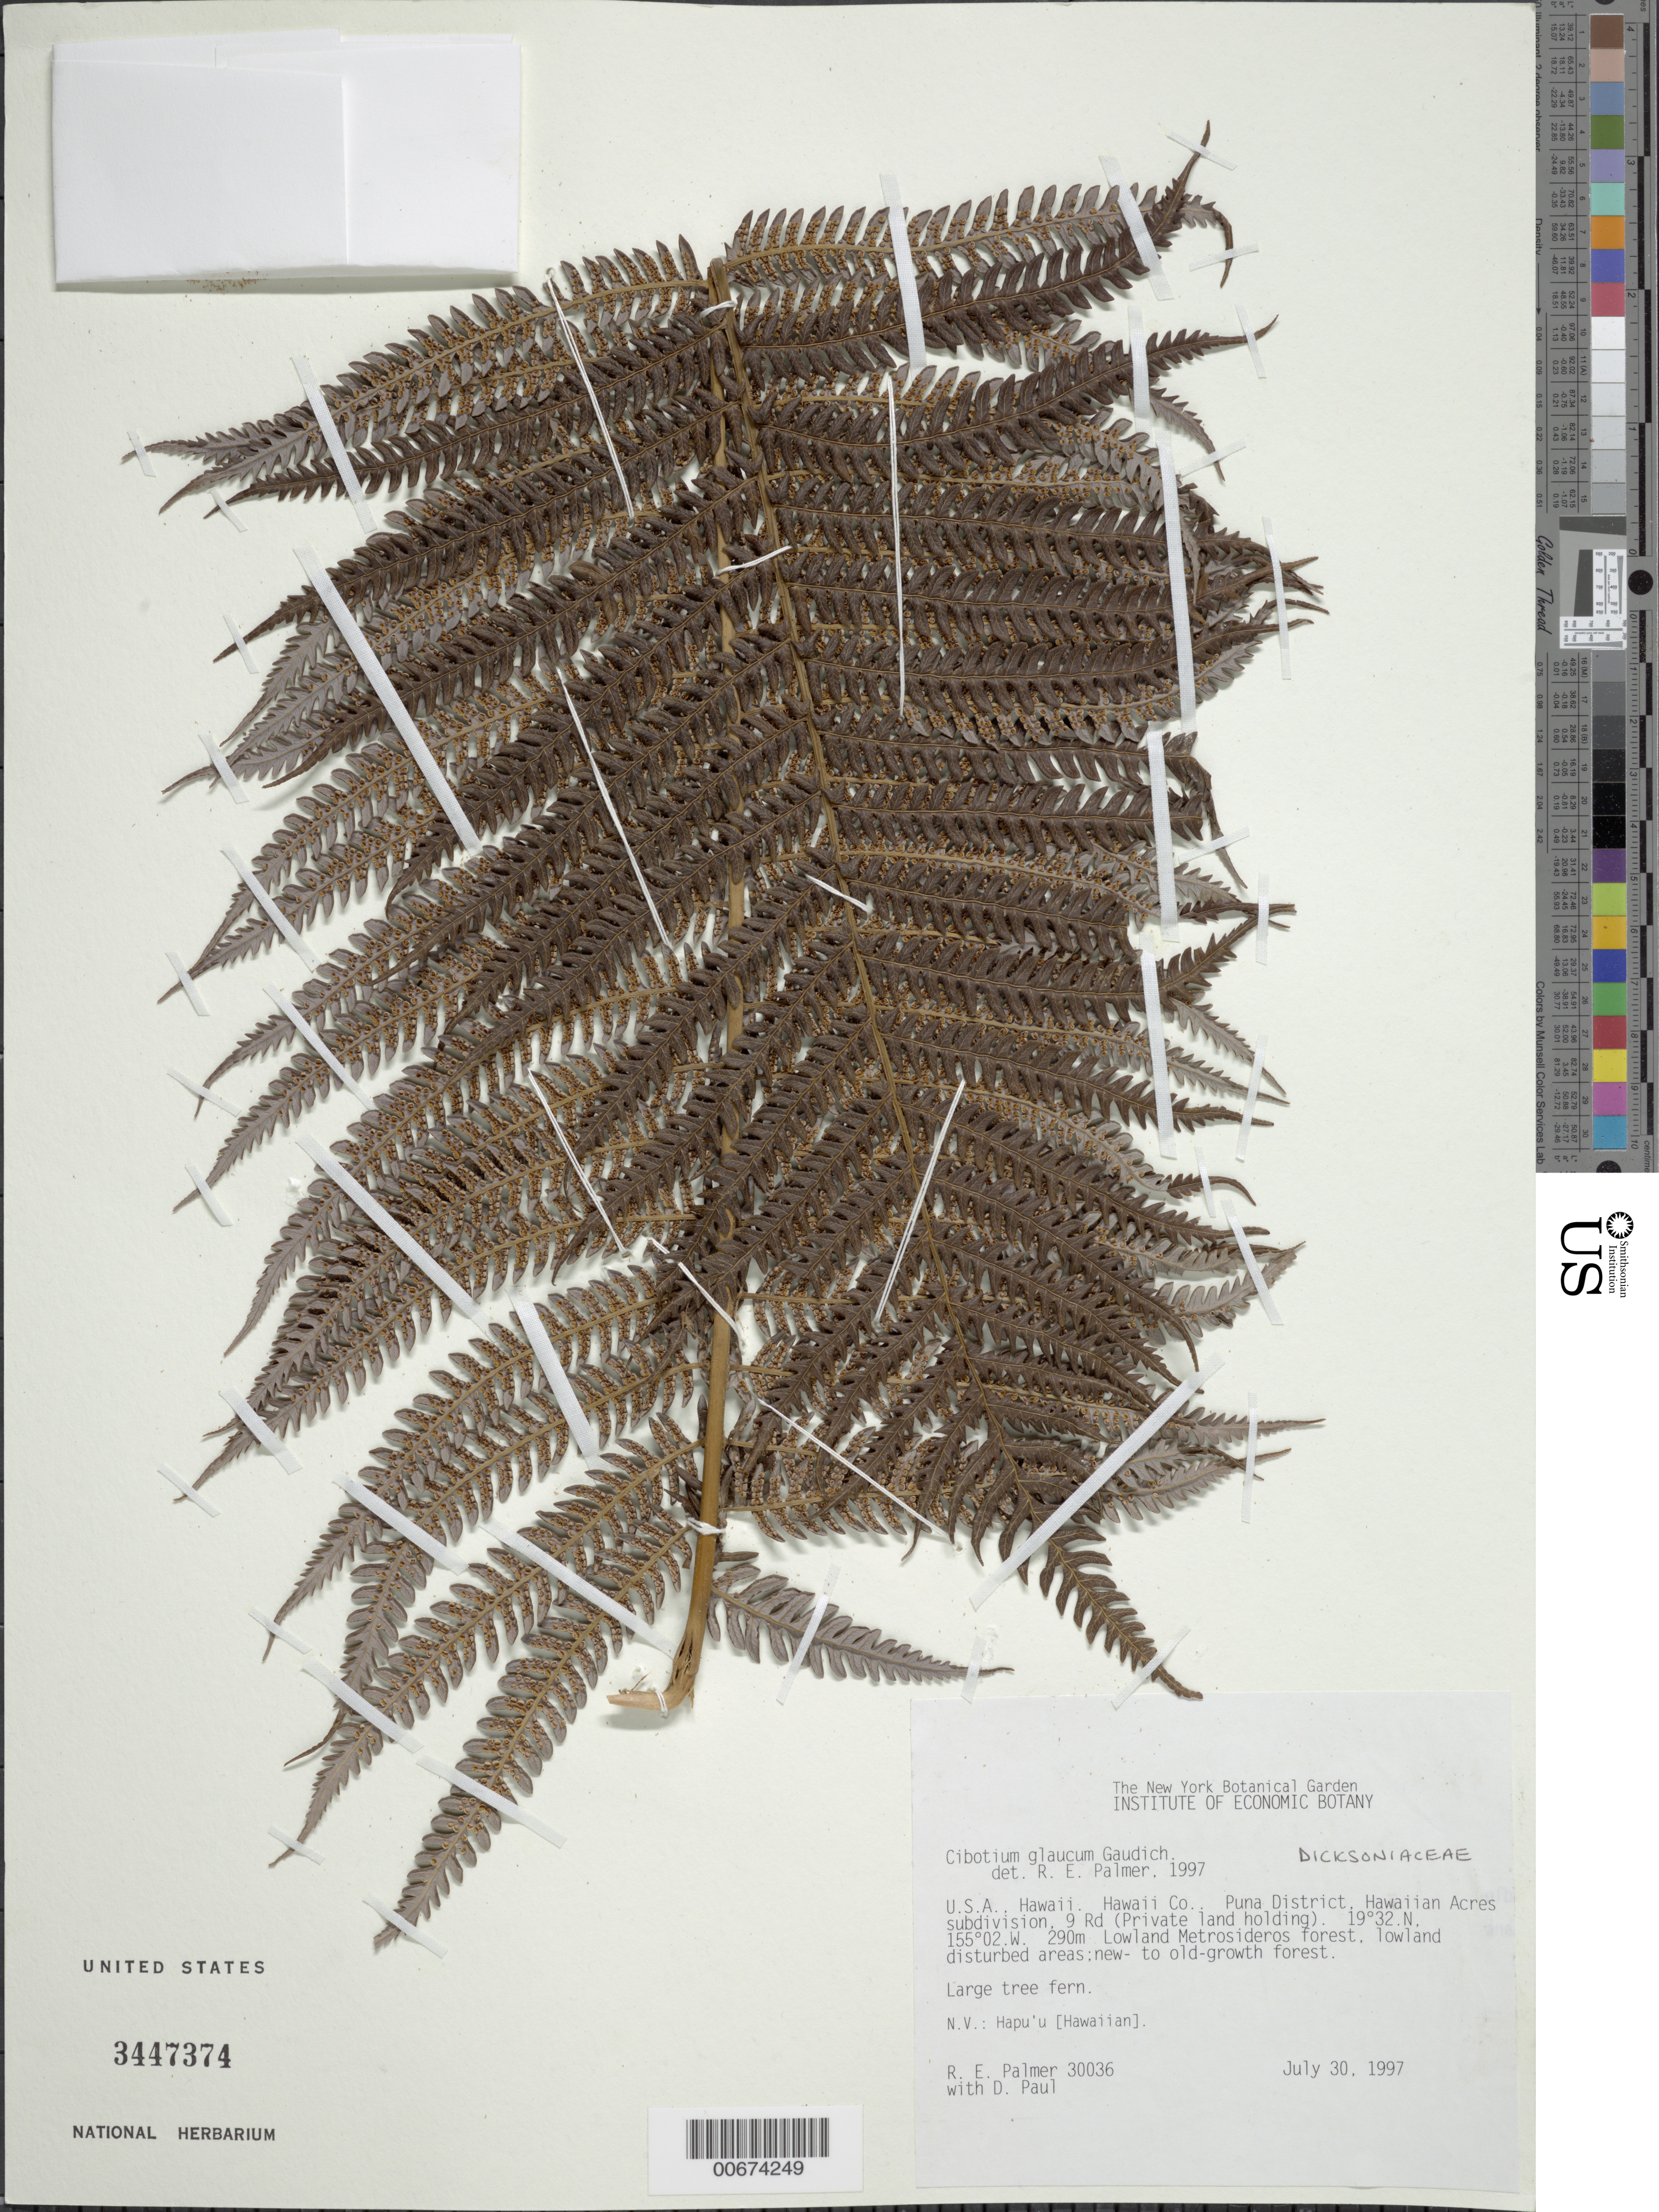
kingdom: Plantae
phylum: Tracheophyta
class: Polypodiopsida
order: Cyatheales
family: Cibotiaceae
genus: Cibotium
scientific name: Cibotium glaucum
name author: (Sm.) Hook. & Arn.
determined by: Palmer, R. E.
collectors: R. Palmer & D. Paul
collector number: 30036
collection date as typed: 30 Jul 1997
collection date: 1997-07-30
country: United States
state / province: Hawaii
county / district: Hawaii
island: Hawaii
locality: Puna District, Hawaiian Acres subdivision, 9 Rd (Private Land Holding)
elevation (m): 290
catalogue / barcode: US 3447374